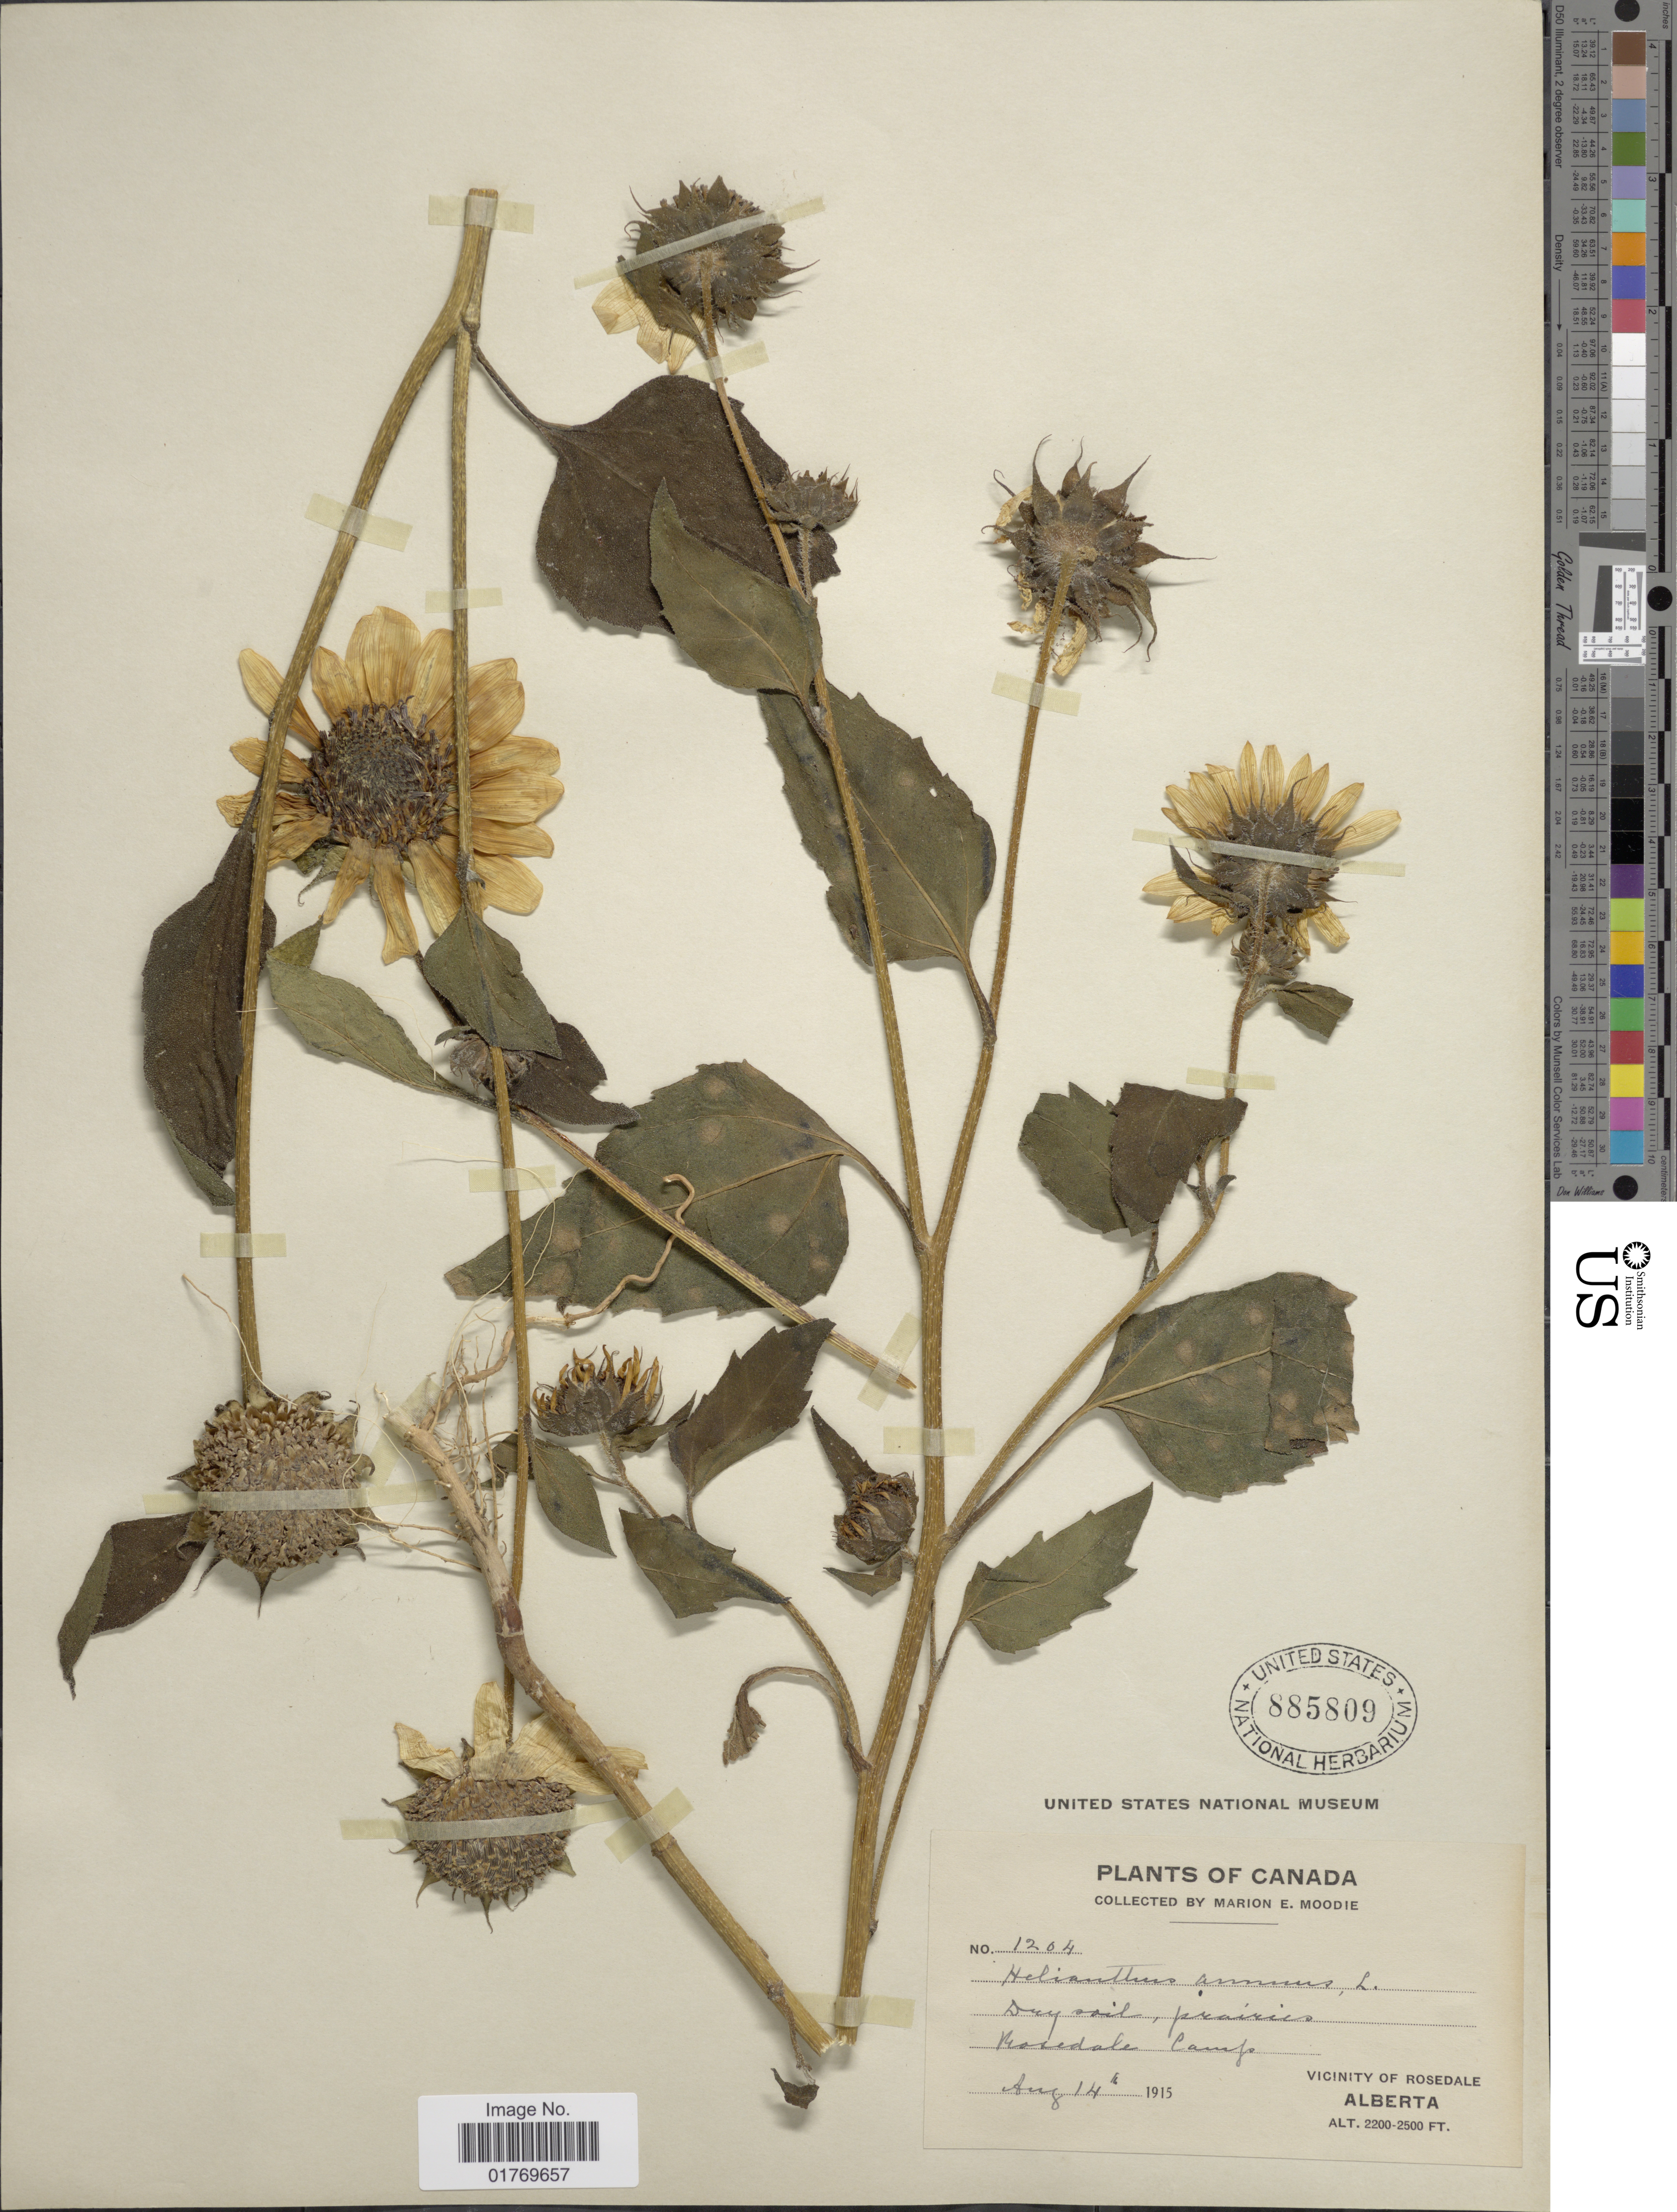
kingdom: Plantae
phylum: Tracheophyta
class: Magnoliopsida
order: Asterales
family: Asteraceae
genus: Helianthus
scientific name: Helianthus annuus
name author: L.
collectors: M. E. Moodie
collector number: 1204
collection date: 1915-08-14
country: Canada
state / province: Alberta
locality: Vicinity of Rosedale, Alberta, Rosedale Camp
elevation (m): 671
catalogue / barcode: US 885809